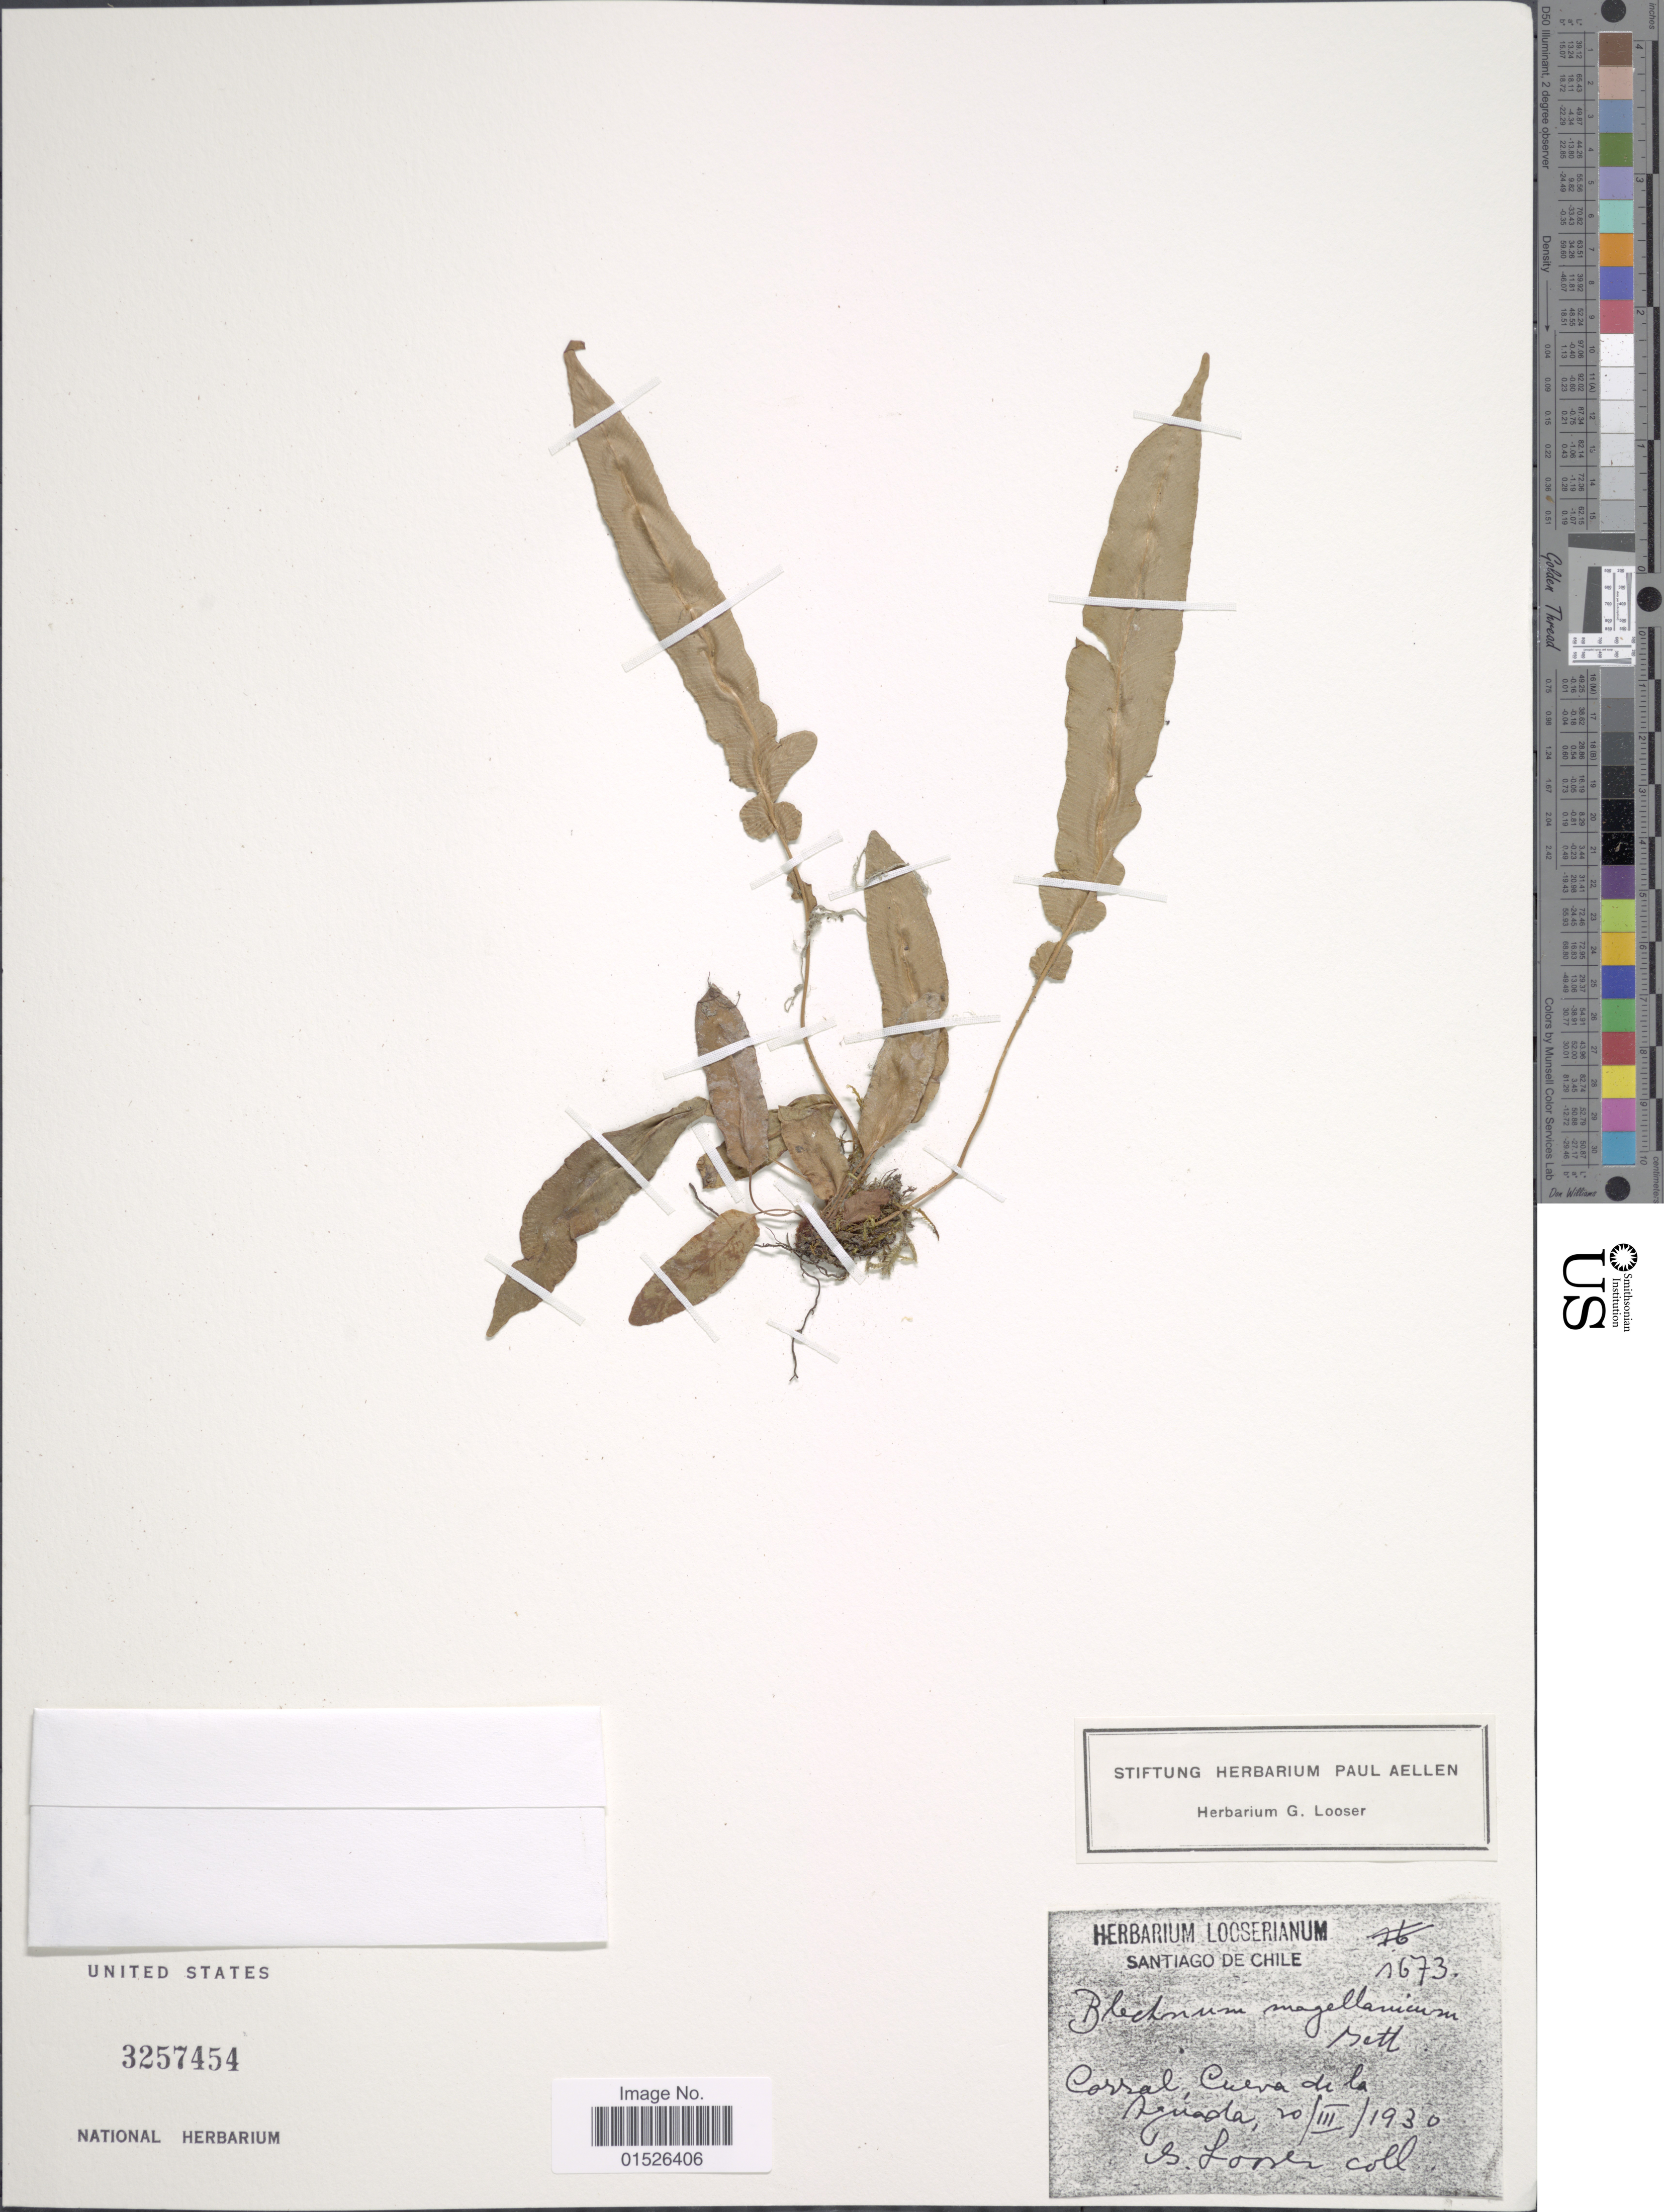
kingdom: Plantae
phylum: Tracheophyta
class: Polypodiopsida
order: Polypodiales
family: Blechnaceae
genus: Blechnum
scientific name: Blechnum magellanicum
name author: Mett.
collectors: G. Looser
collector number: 1673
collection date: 1930-03-20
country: Chile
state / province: Región Metropolitana (RM)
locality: Corral, Cueva de la Igauda, Santiago de Chile.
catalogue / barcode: US 3257454